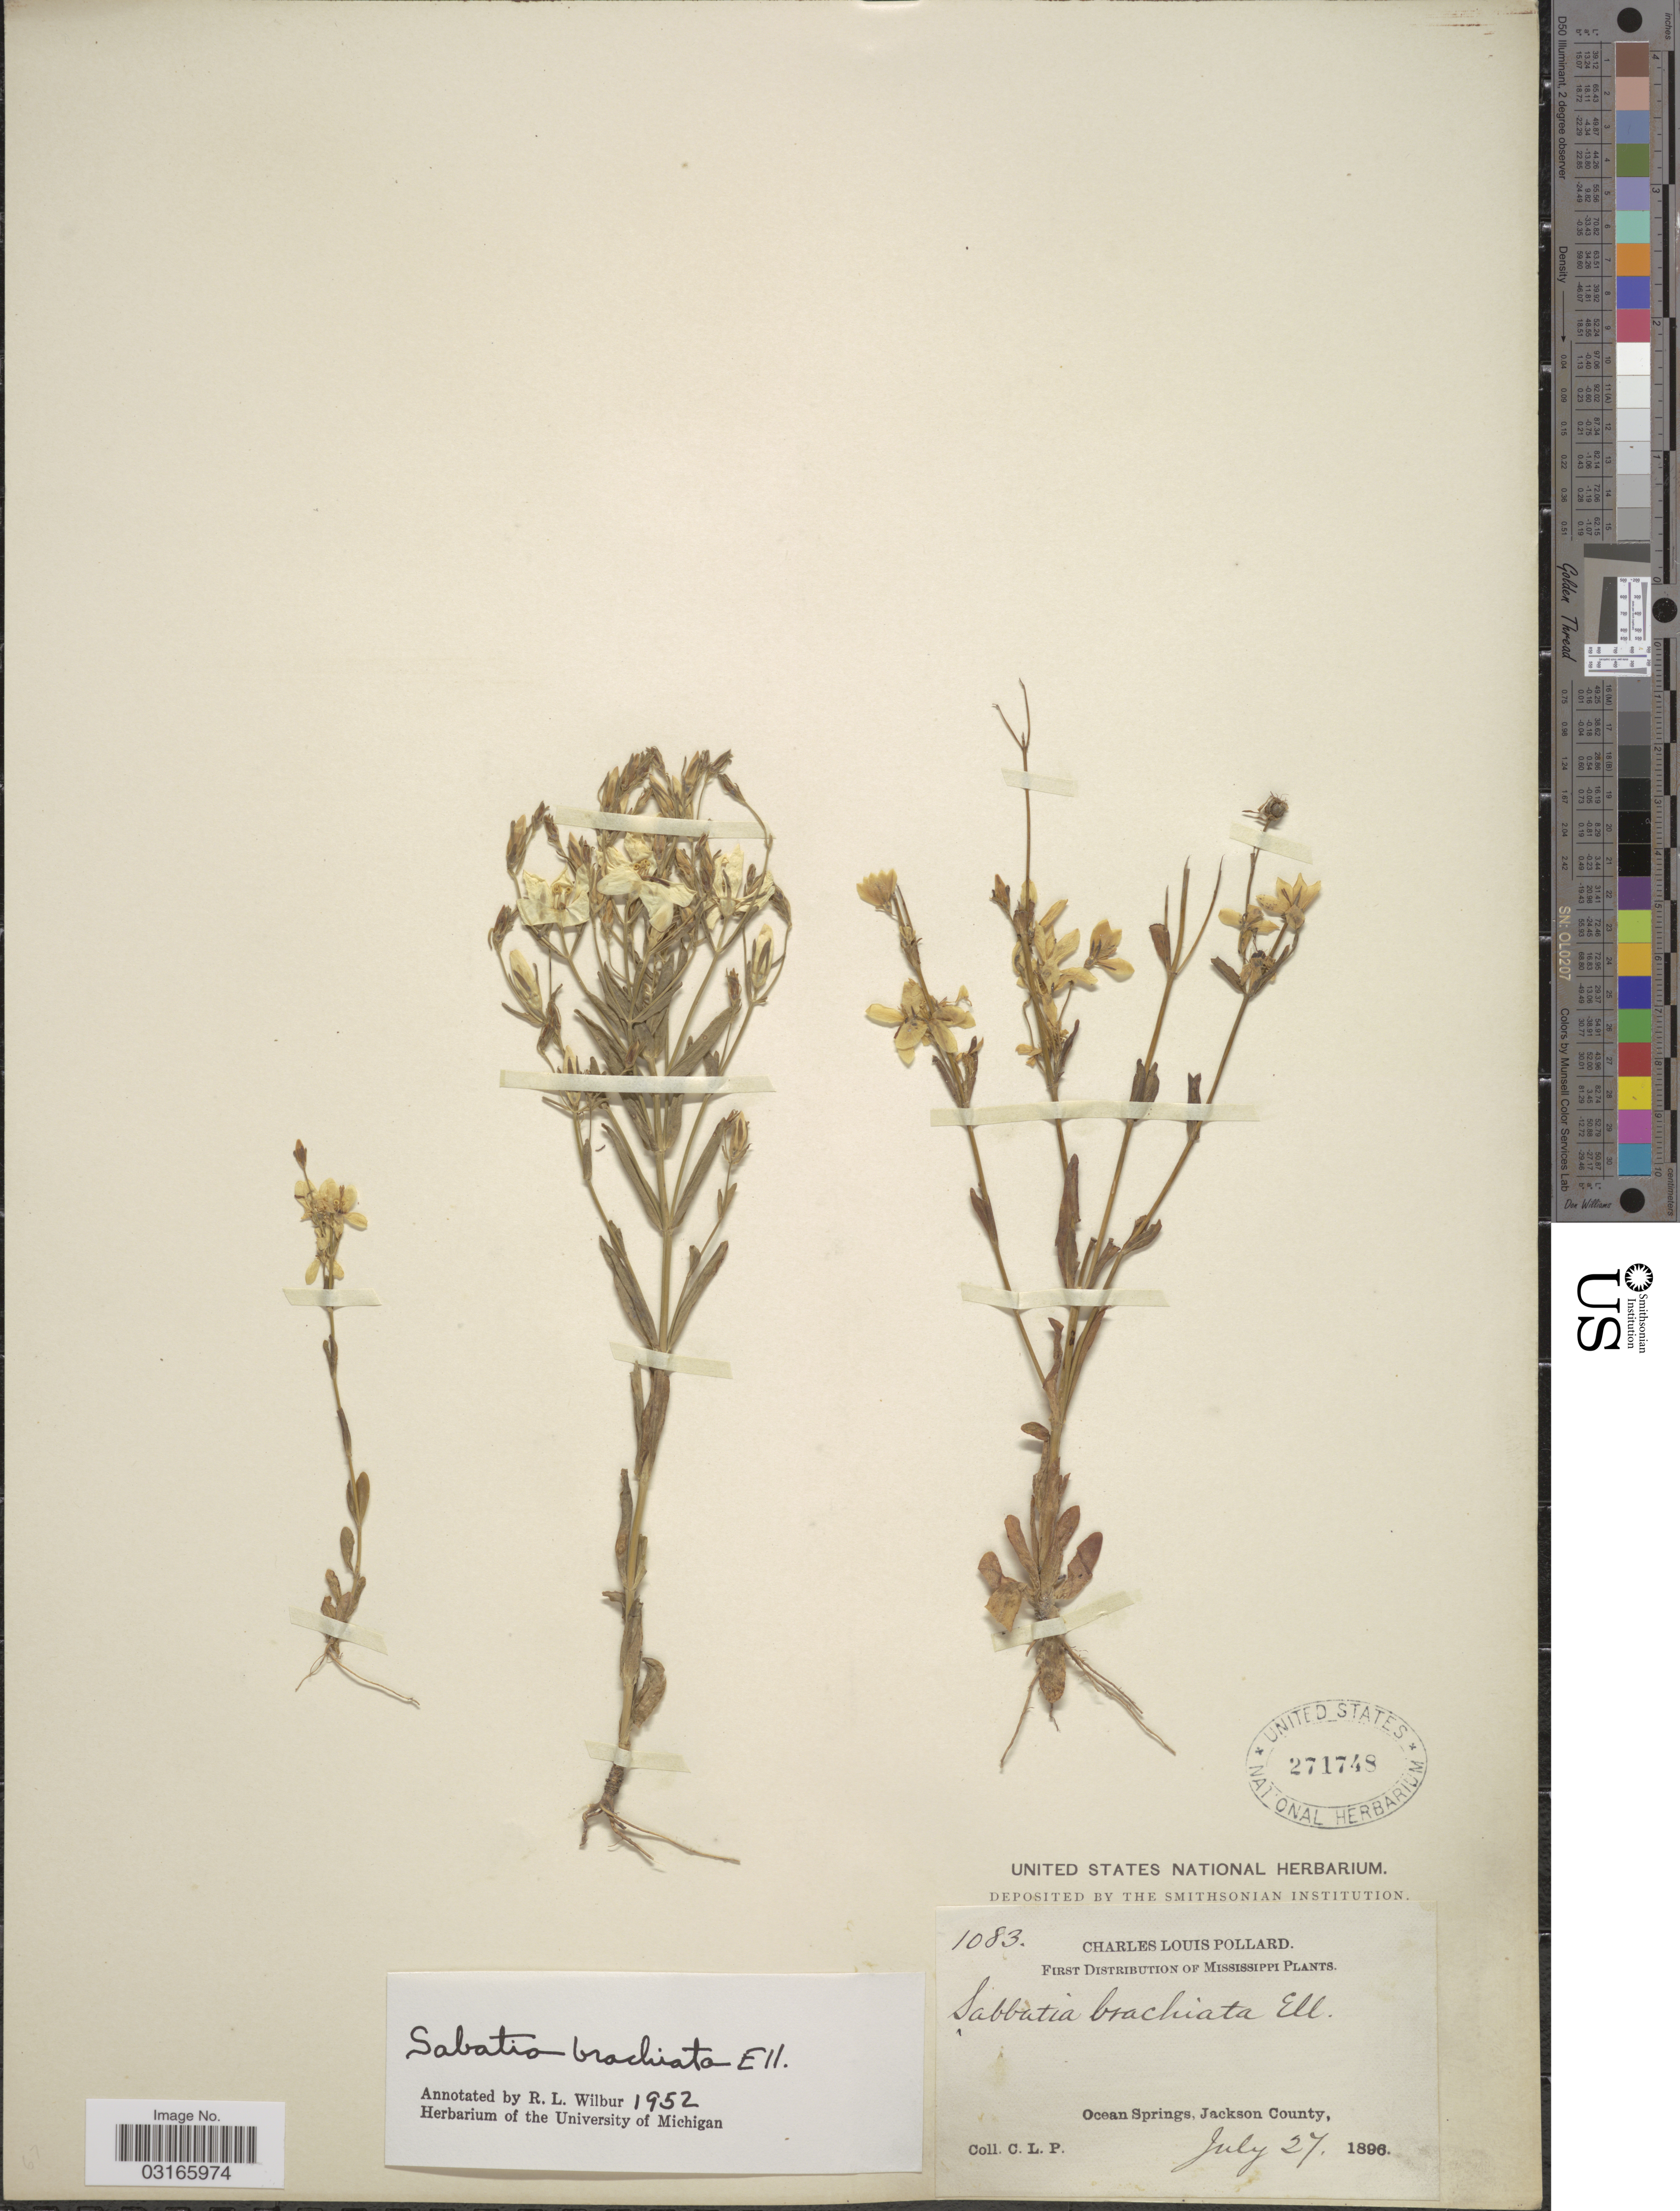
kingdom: Plantae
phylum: Tracheophyta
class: Magnoliopsida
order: Gentianales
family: Gentianaceae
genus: Sabatia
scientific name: Sabatia brachiata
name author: Elliott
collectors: C. L. Pollard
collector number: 1083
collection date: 1896-07-27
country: United States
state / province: Mississippi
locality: Ocean Springs, Jackson County.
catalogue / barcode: US 271748